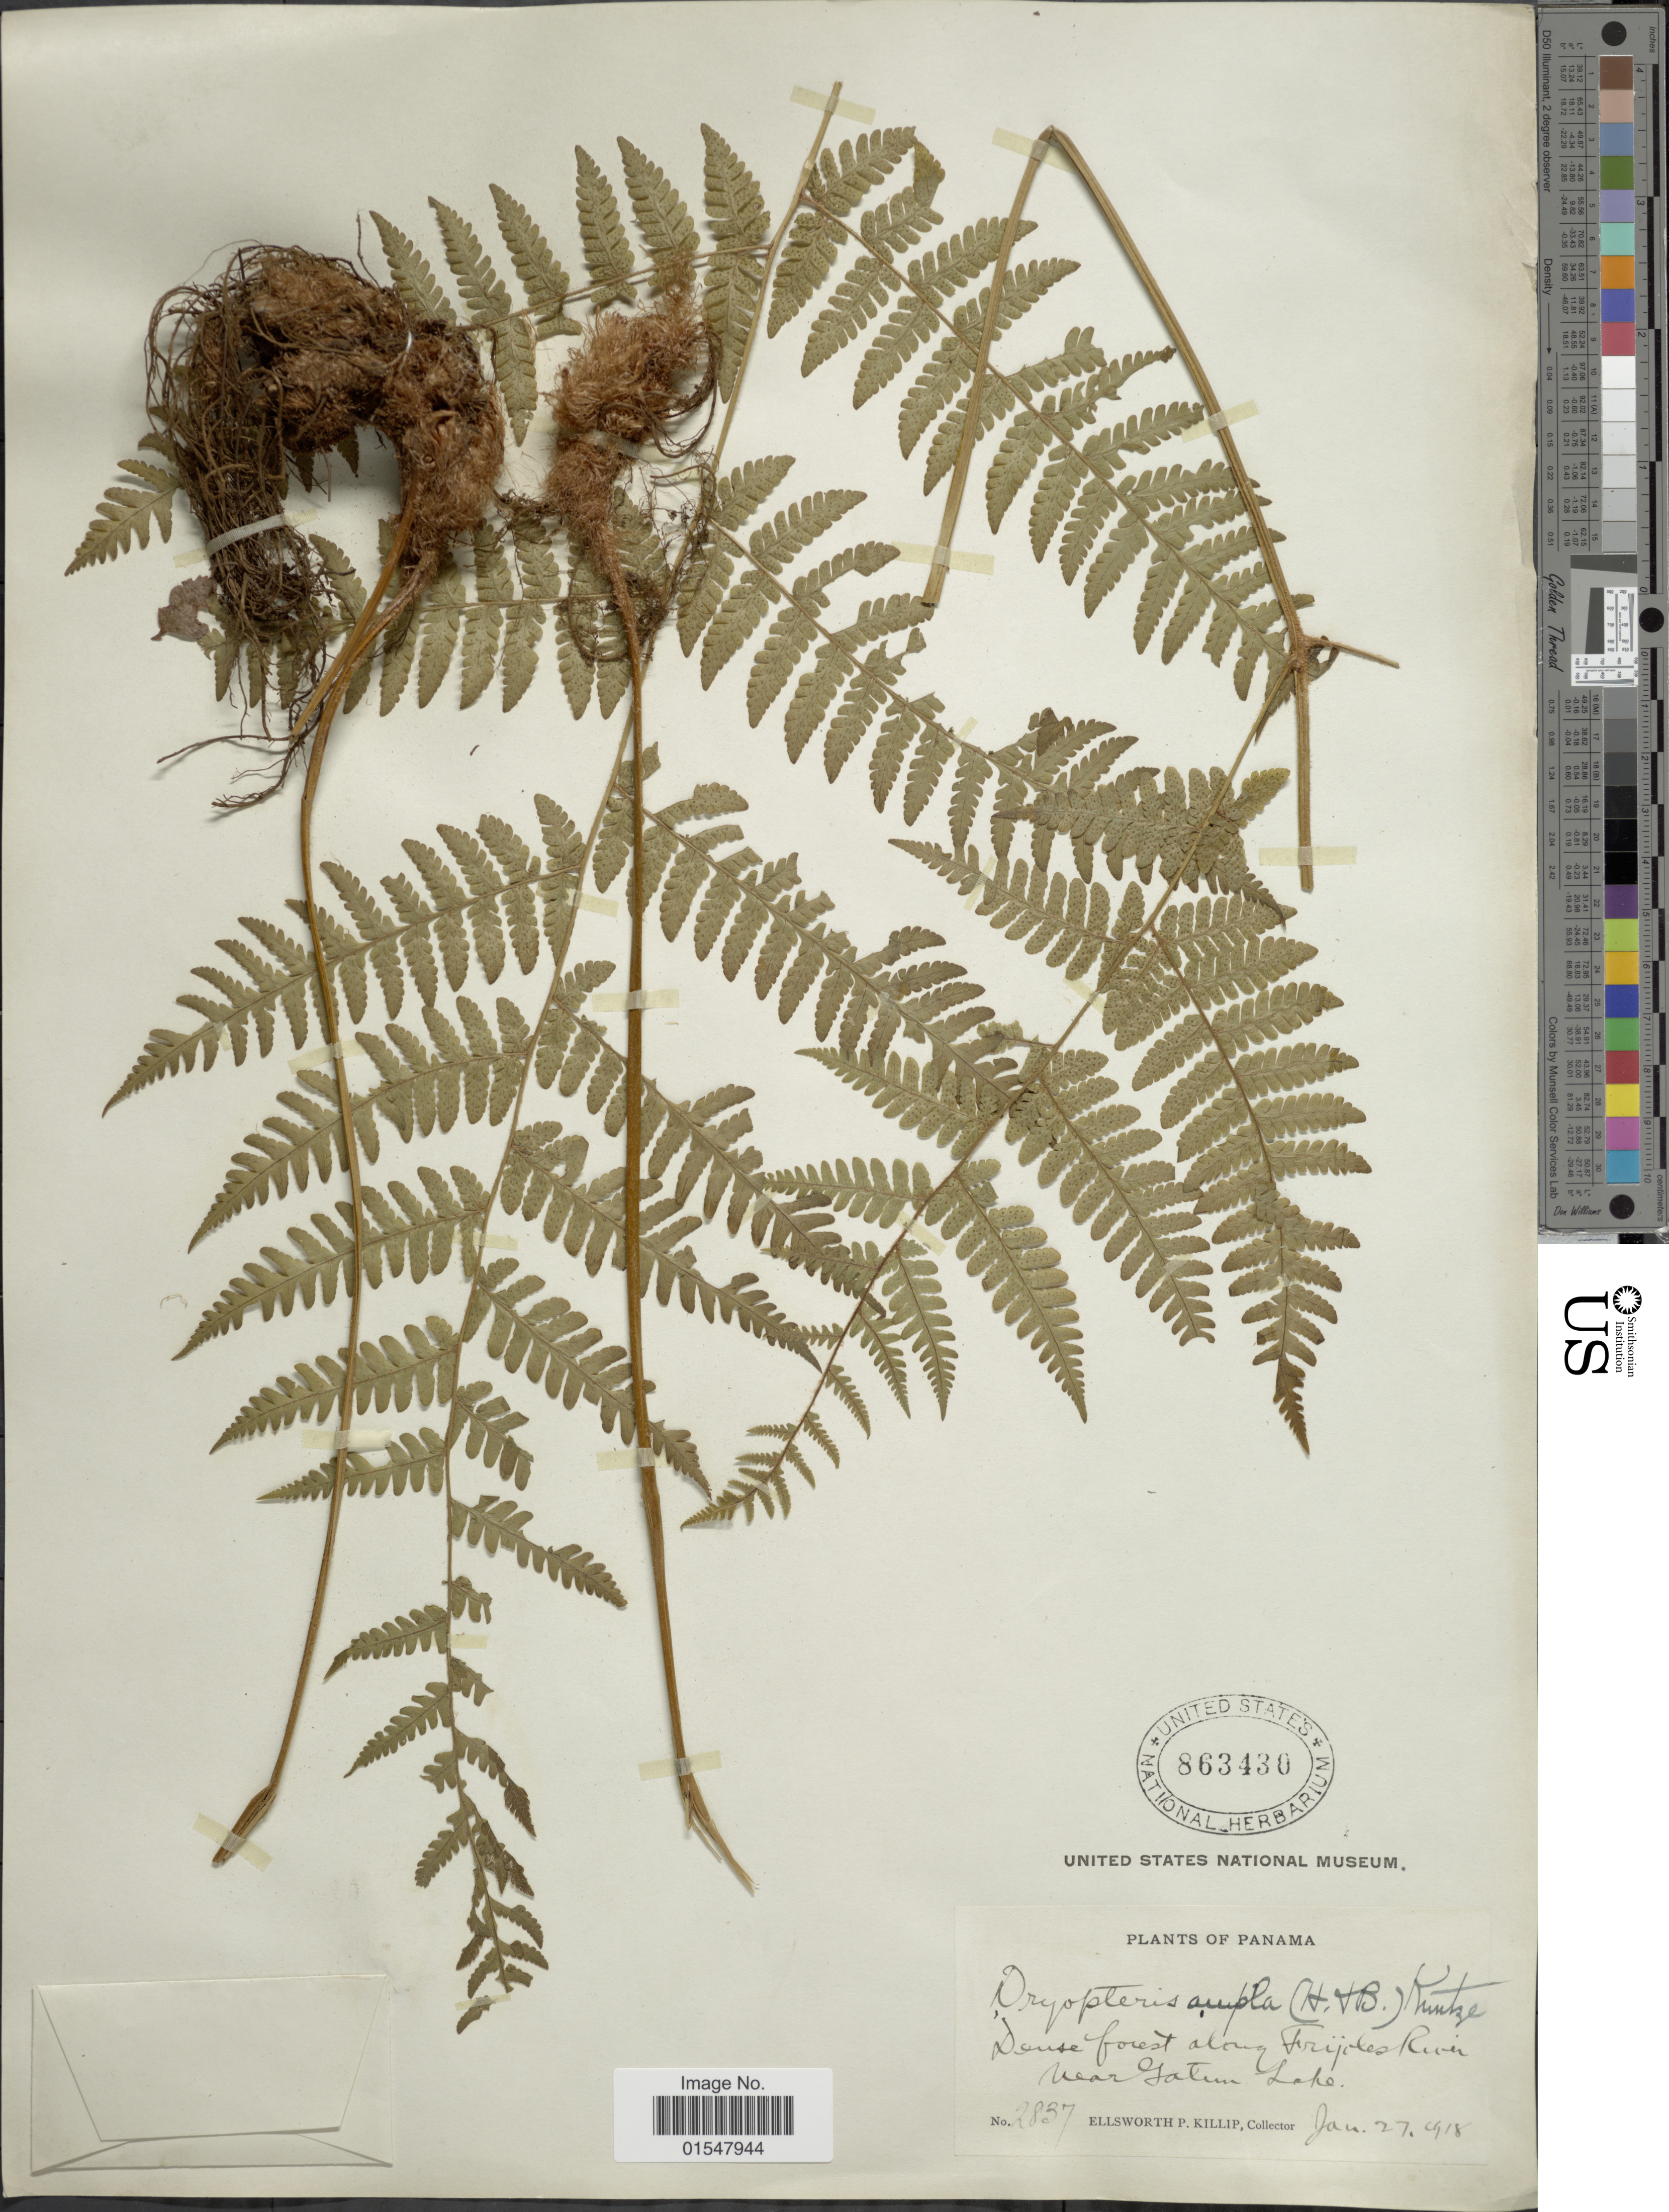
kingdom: Plantae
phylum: Tracheophyta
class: Polypodiopsida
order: Polypodiales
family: Dryopteridaceae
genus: Ctenitis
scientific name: Ctenitis sloanei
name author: (Poepp. ex Spreng.) C.V. Morton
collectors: E. P. Killip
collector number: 2837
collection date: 1918-01-27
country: Panama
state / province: Colón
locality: Dense forest along Frijoles River near Gatun Lake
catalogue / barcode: US 863430